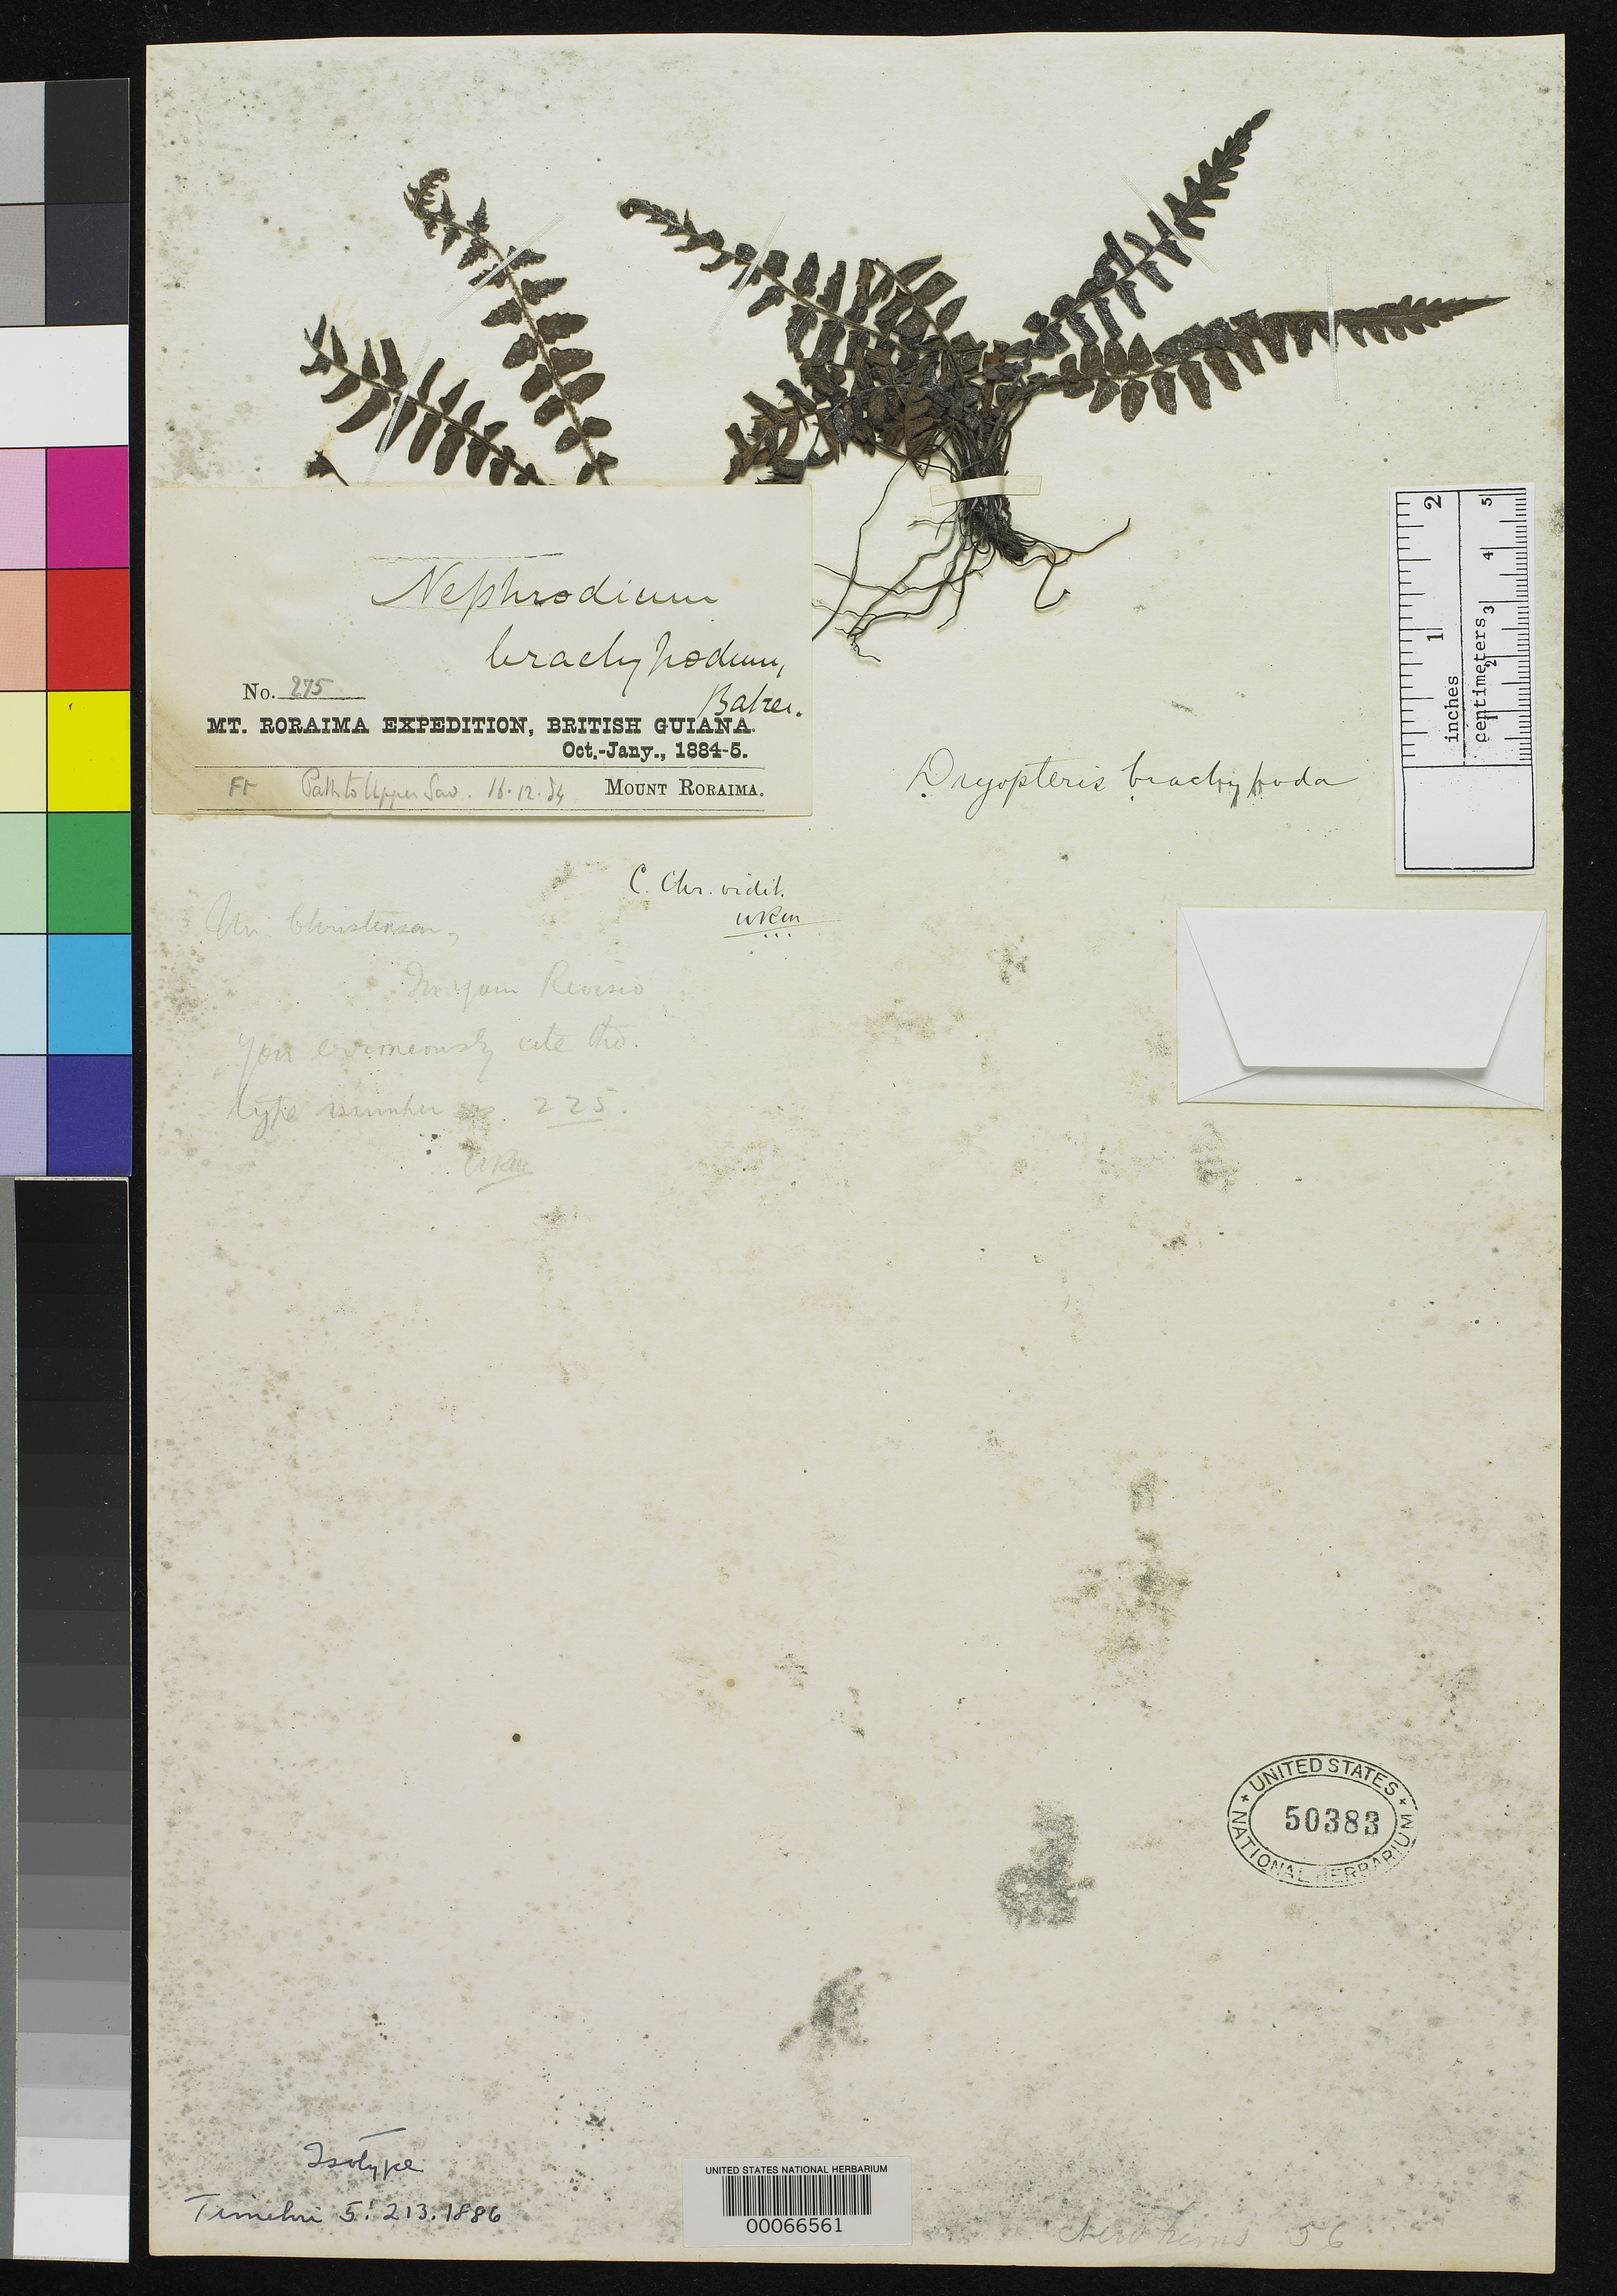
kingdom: Plantae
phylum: Tracheophyta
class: Polypodiopsida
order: Polypodiales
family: Dryopteridaceae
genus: Nephrodium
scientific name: Nephrodium brachypodum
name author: Baker in Thurn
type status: Type Collection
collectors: E. F. im Thurn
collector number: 275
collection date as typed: Oct 1884 to -- Jan 1885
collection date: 1884-10/1885-01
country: Guyana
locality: Mount Roraima.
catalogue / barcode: US 50383